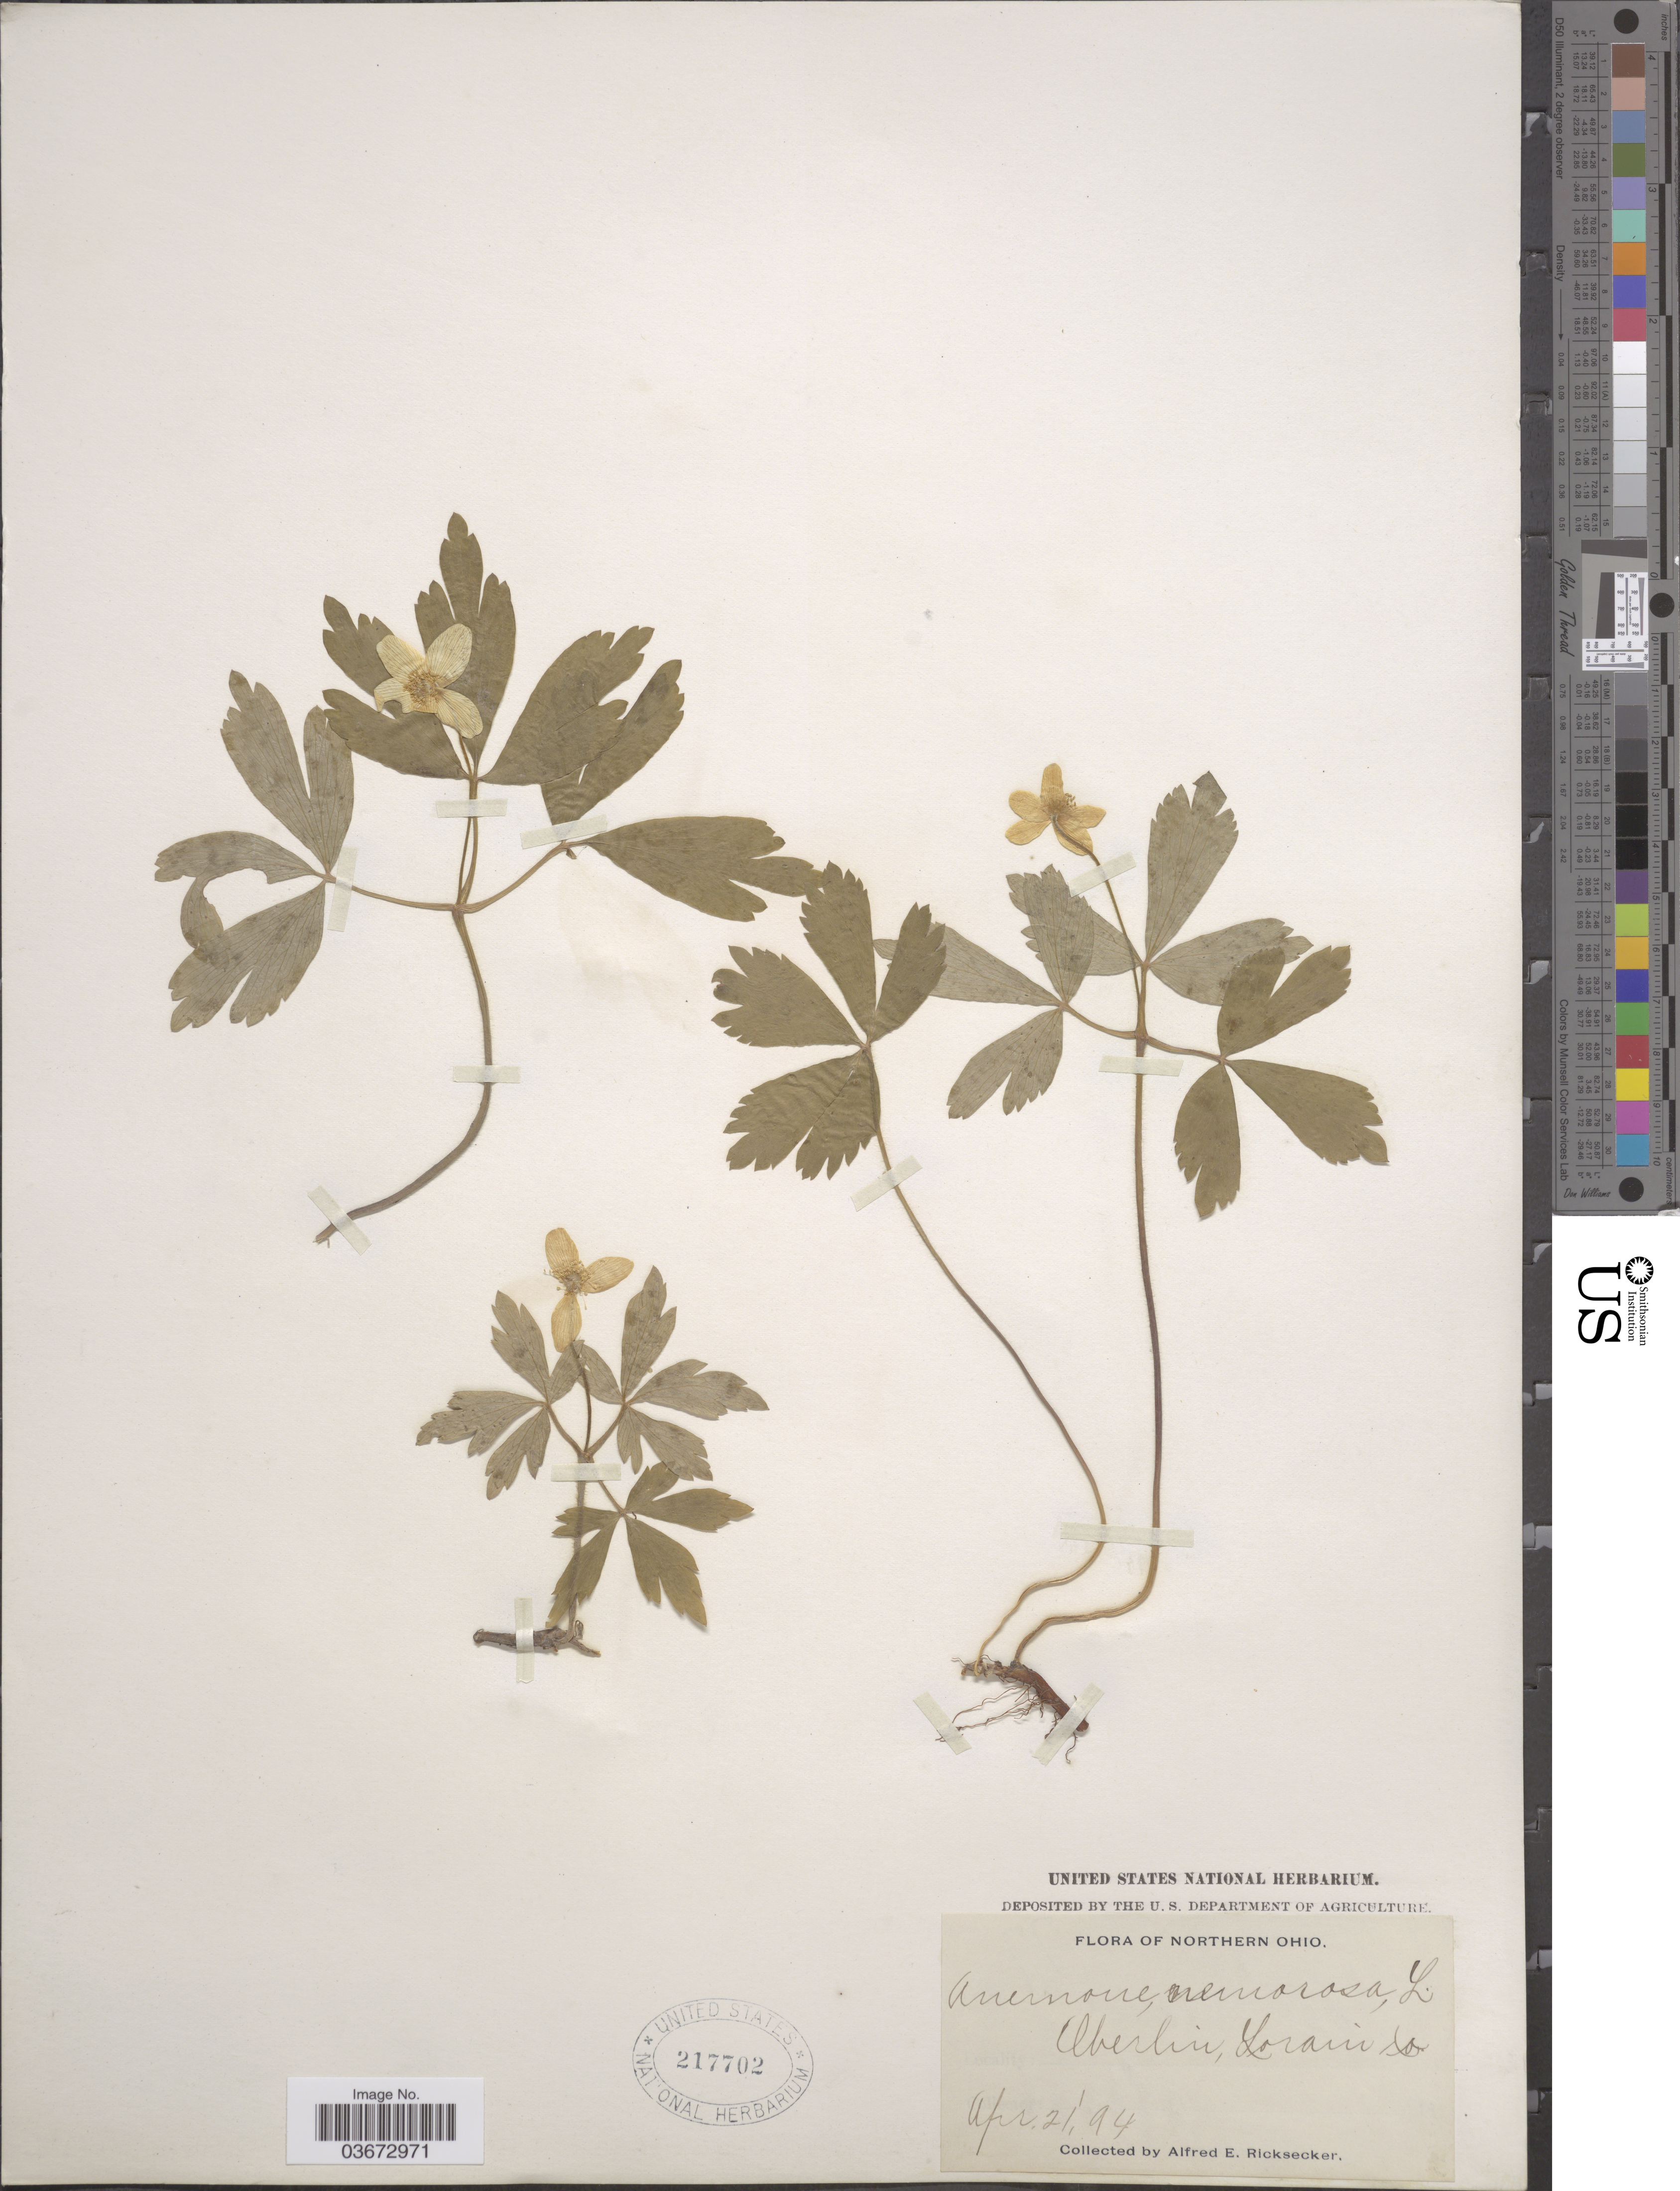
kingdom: Plantae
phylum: Tracheophyta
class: Magnoliopsida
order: Ranunculales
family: Ranunculaceae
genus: Anemone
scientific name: Anemone quinquefolia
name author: L.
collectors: A. E. Ricksecker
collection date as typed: Transcribed d/m/y: 21/4/94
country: United States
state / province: Ohio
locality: Northern Ohio. Aberlin, Lorain Co.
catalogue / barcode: US 217702